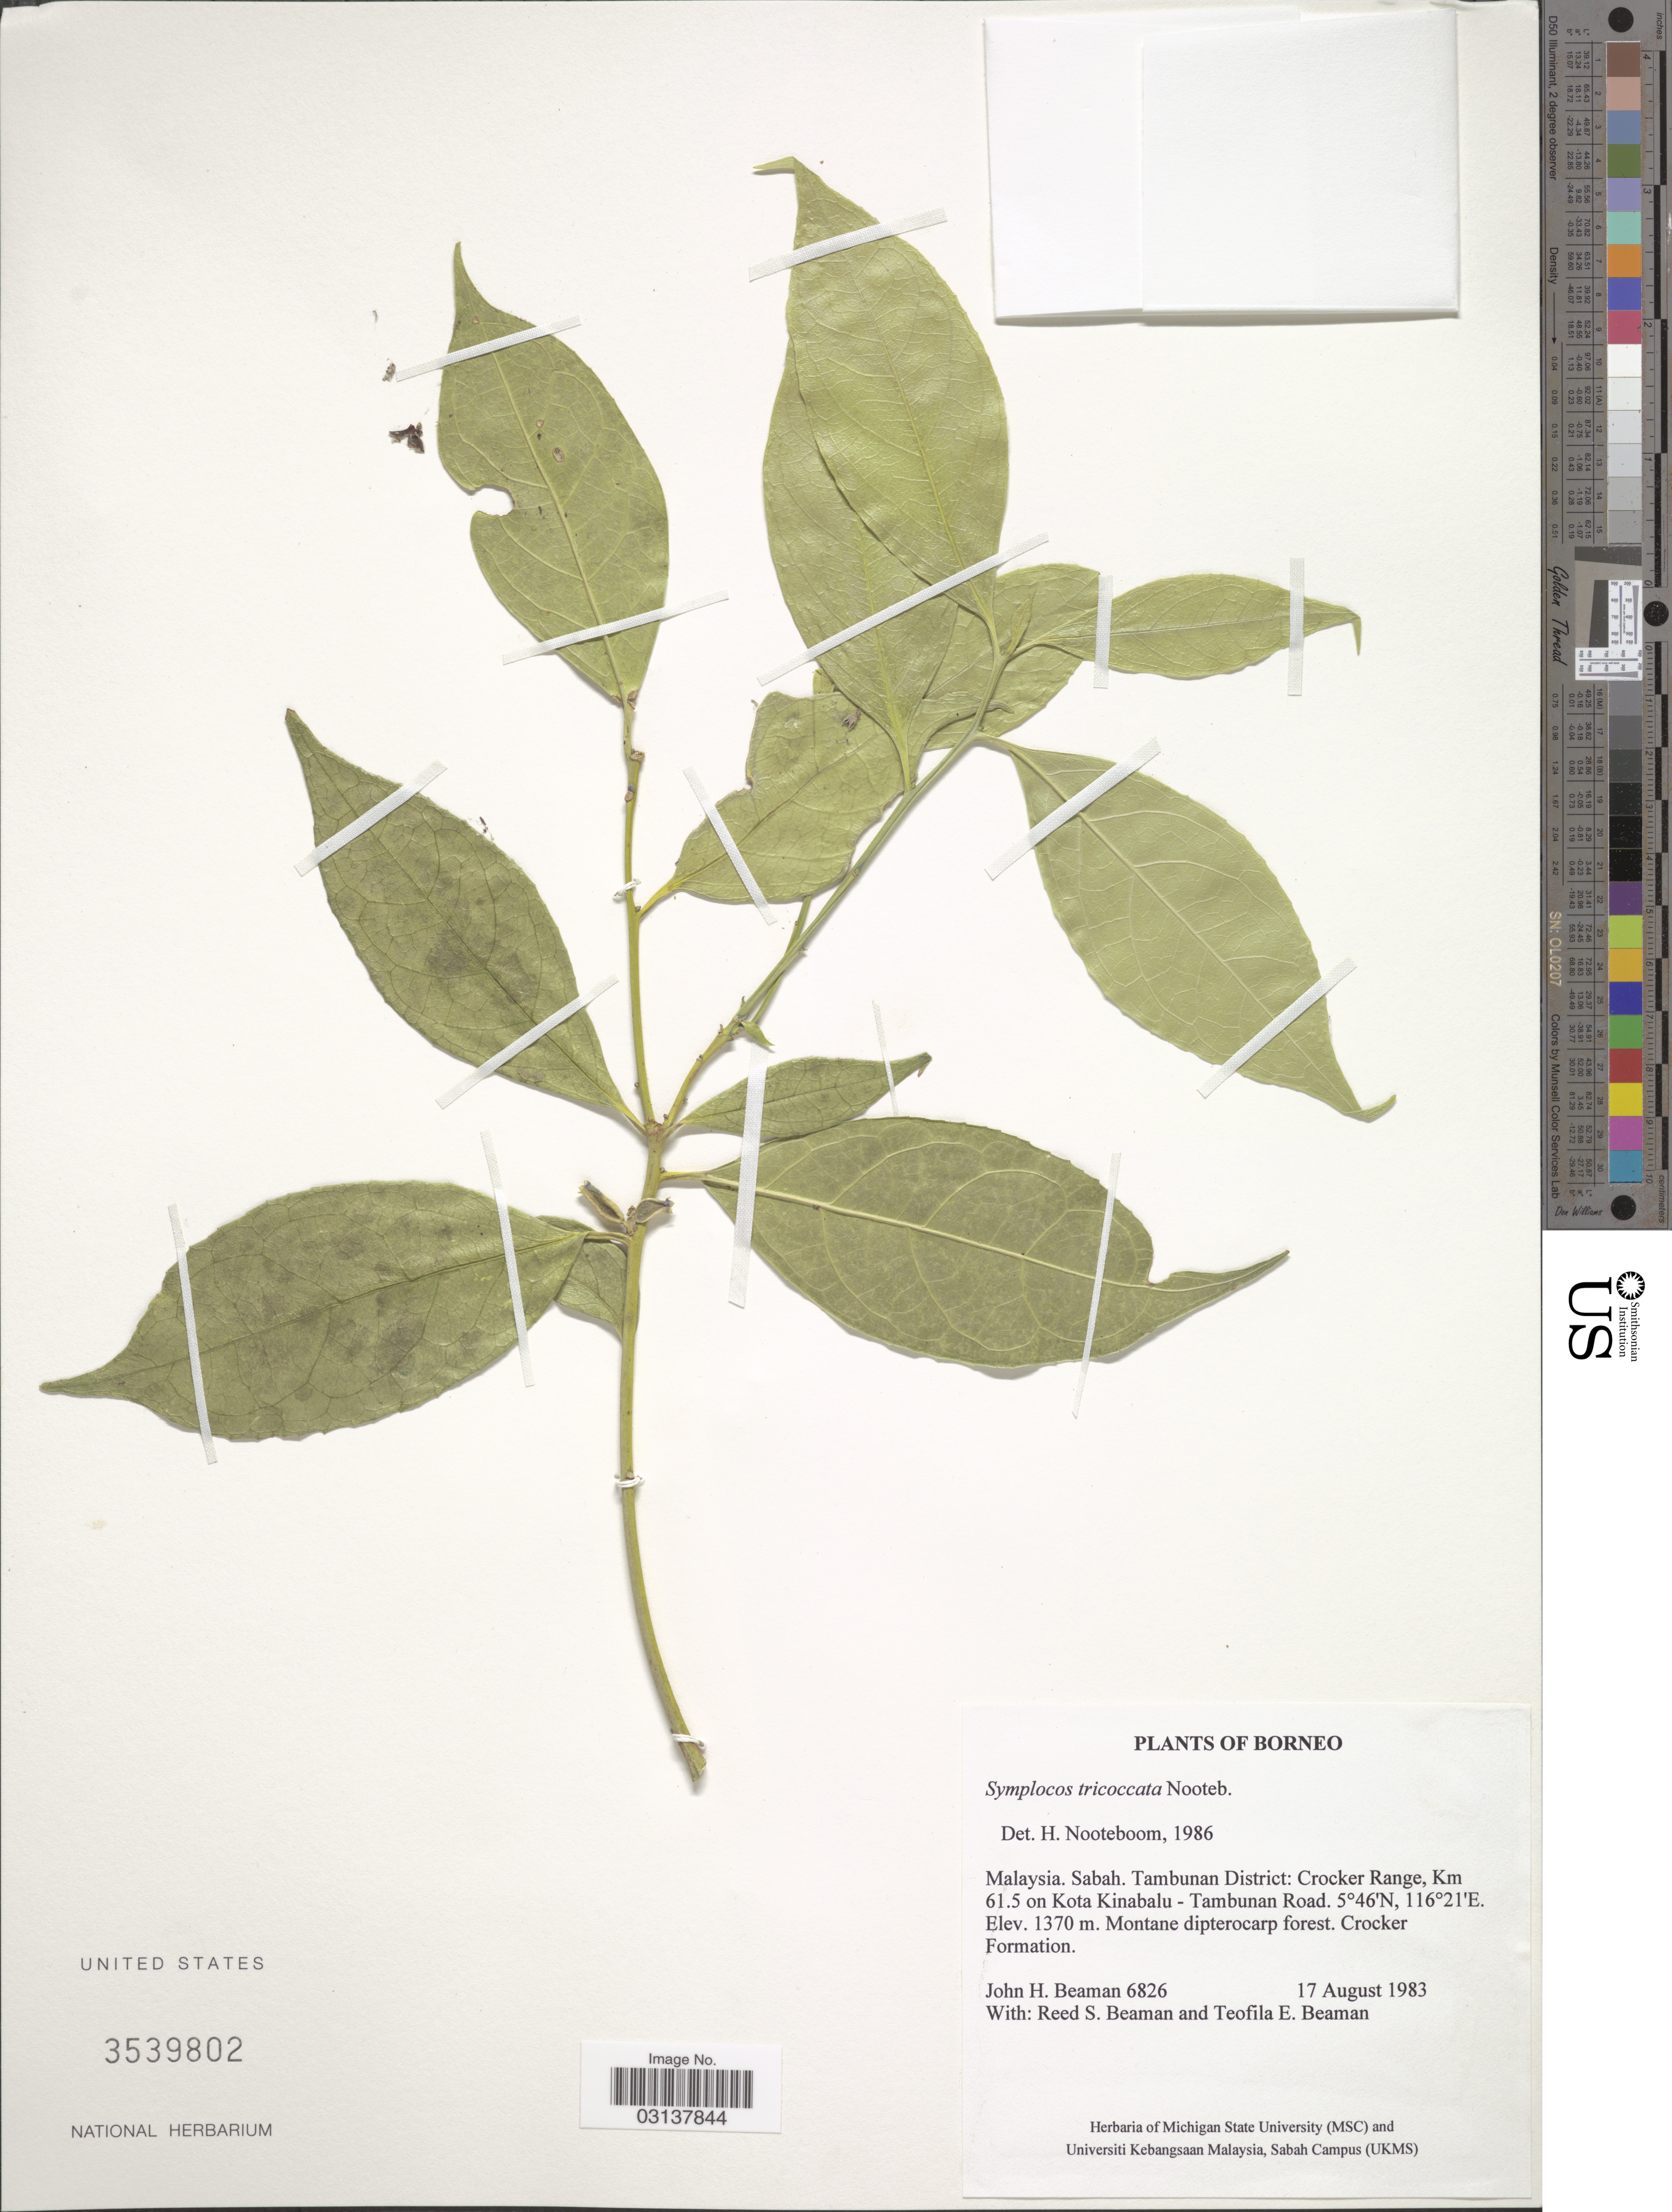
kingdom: Plantae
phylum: Tracheophyta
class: Magnoliopsida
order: Ericales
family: Symplocaceae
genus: Symplocos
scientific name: Symplocos tricoccata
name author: Noot.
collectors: J. H. Beaman, R. S. Beaman & T. E. Beaman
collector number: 6826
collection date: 1983-08-17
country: Malaysia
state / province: Sabah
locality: Borneo. Tambunan District: Crocker Range, Km 61.5 on Kota Kinabalu - Tambunan Road.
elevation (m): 1370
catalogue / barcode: US 3539802